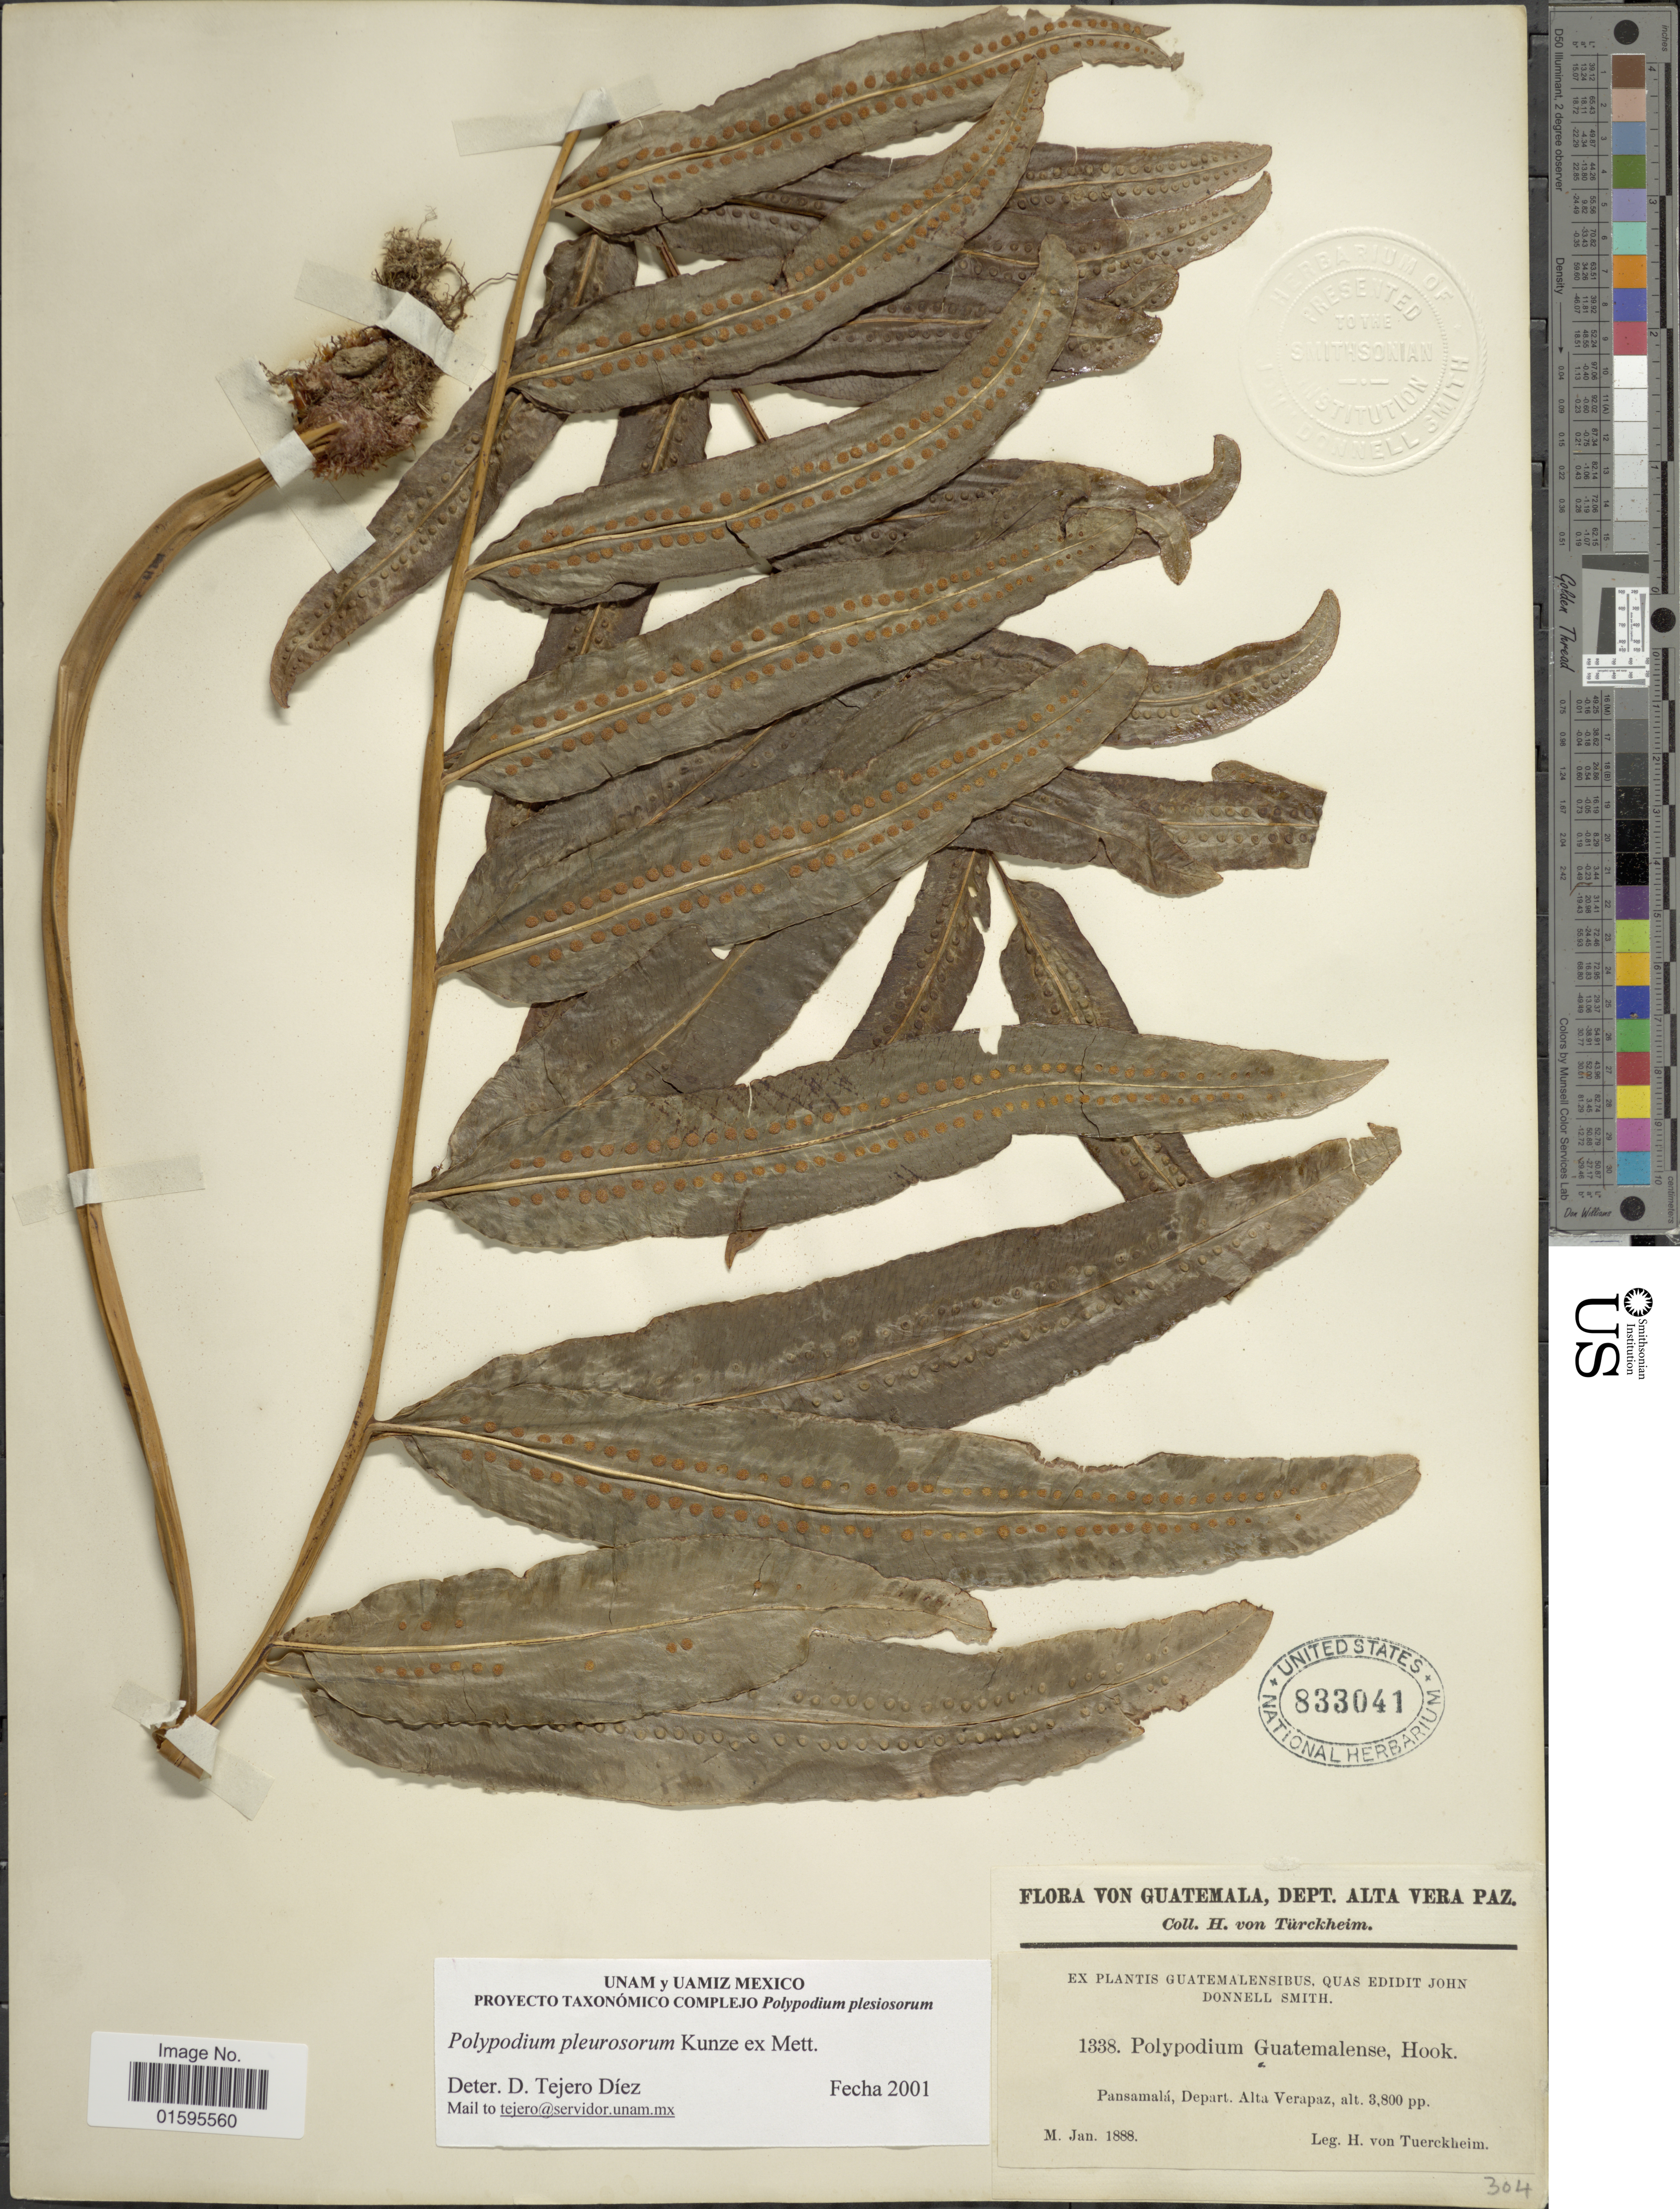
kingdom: Plantae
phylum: Tracheophyta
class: Polypodiopsida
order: Polypodiales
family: Polypodiaceae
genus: Polypodium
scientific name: Polypodium pleurosorum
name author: Kunze ex Mett.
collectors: H. von Türckheim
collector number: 1338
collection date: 1888-01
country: Guatemala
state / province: Alta Verapaz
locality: Pansamala, Depart. Alta Verapaz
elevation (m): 1158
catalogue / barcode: US 833041